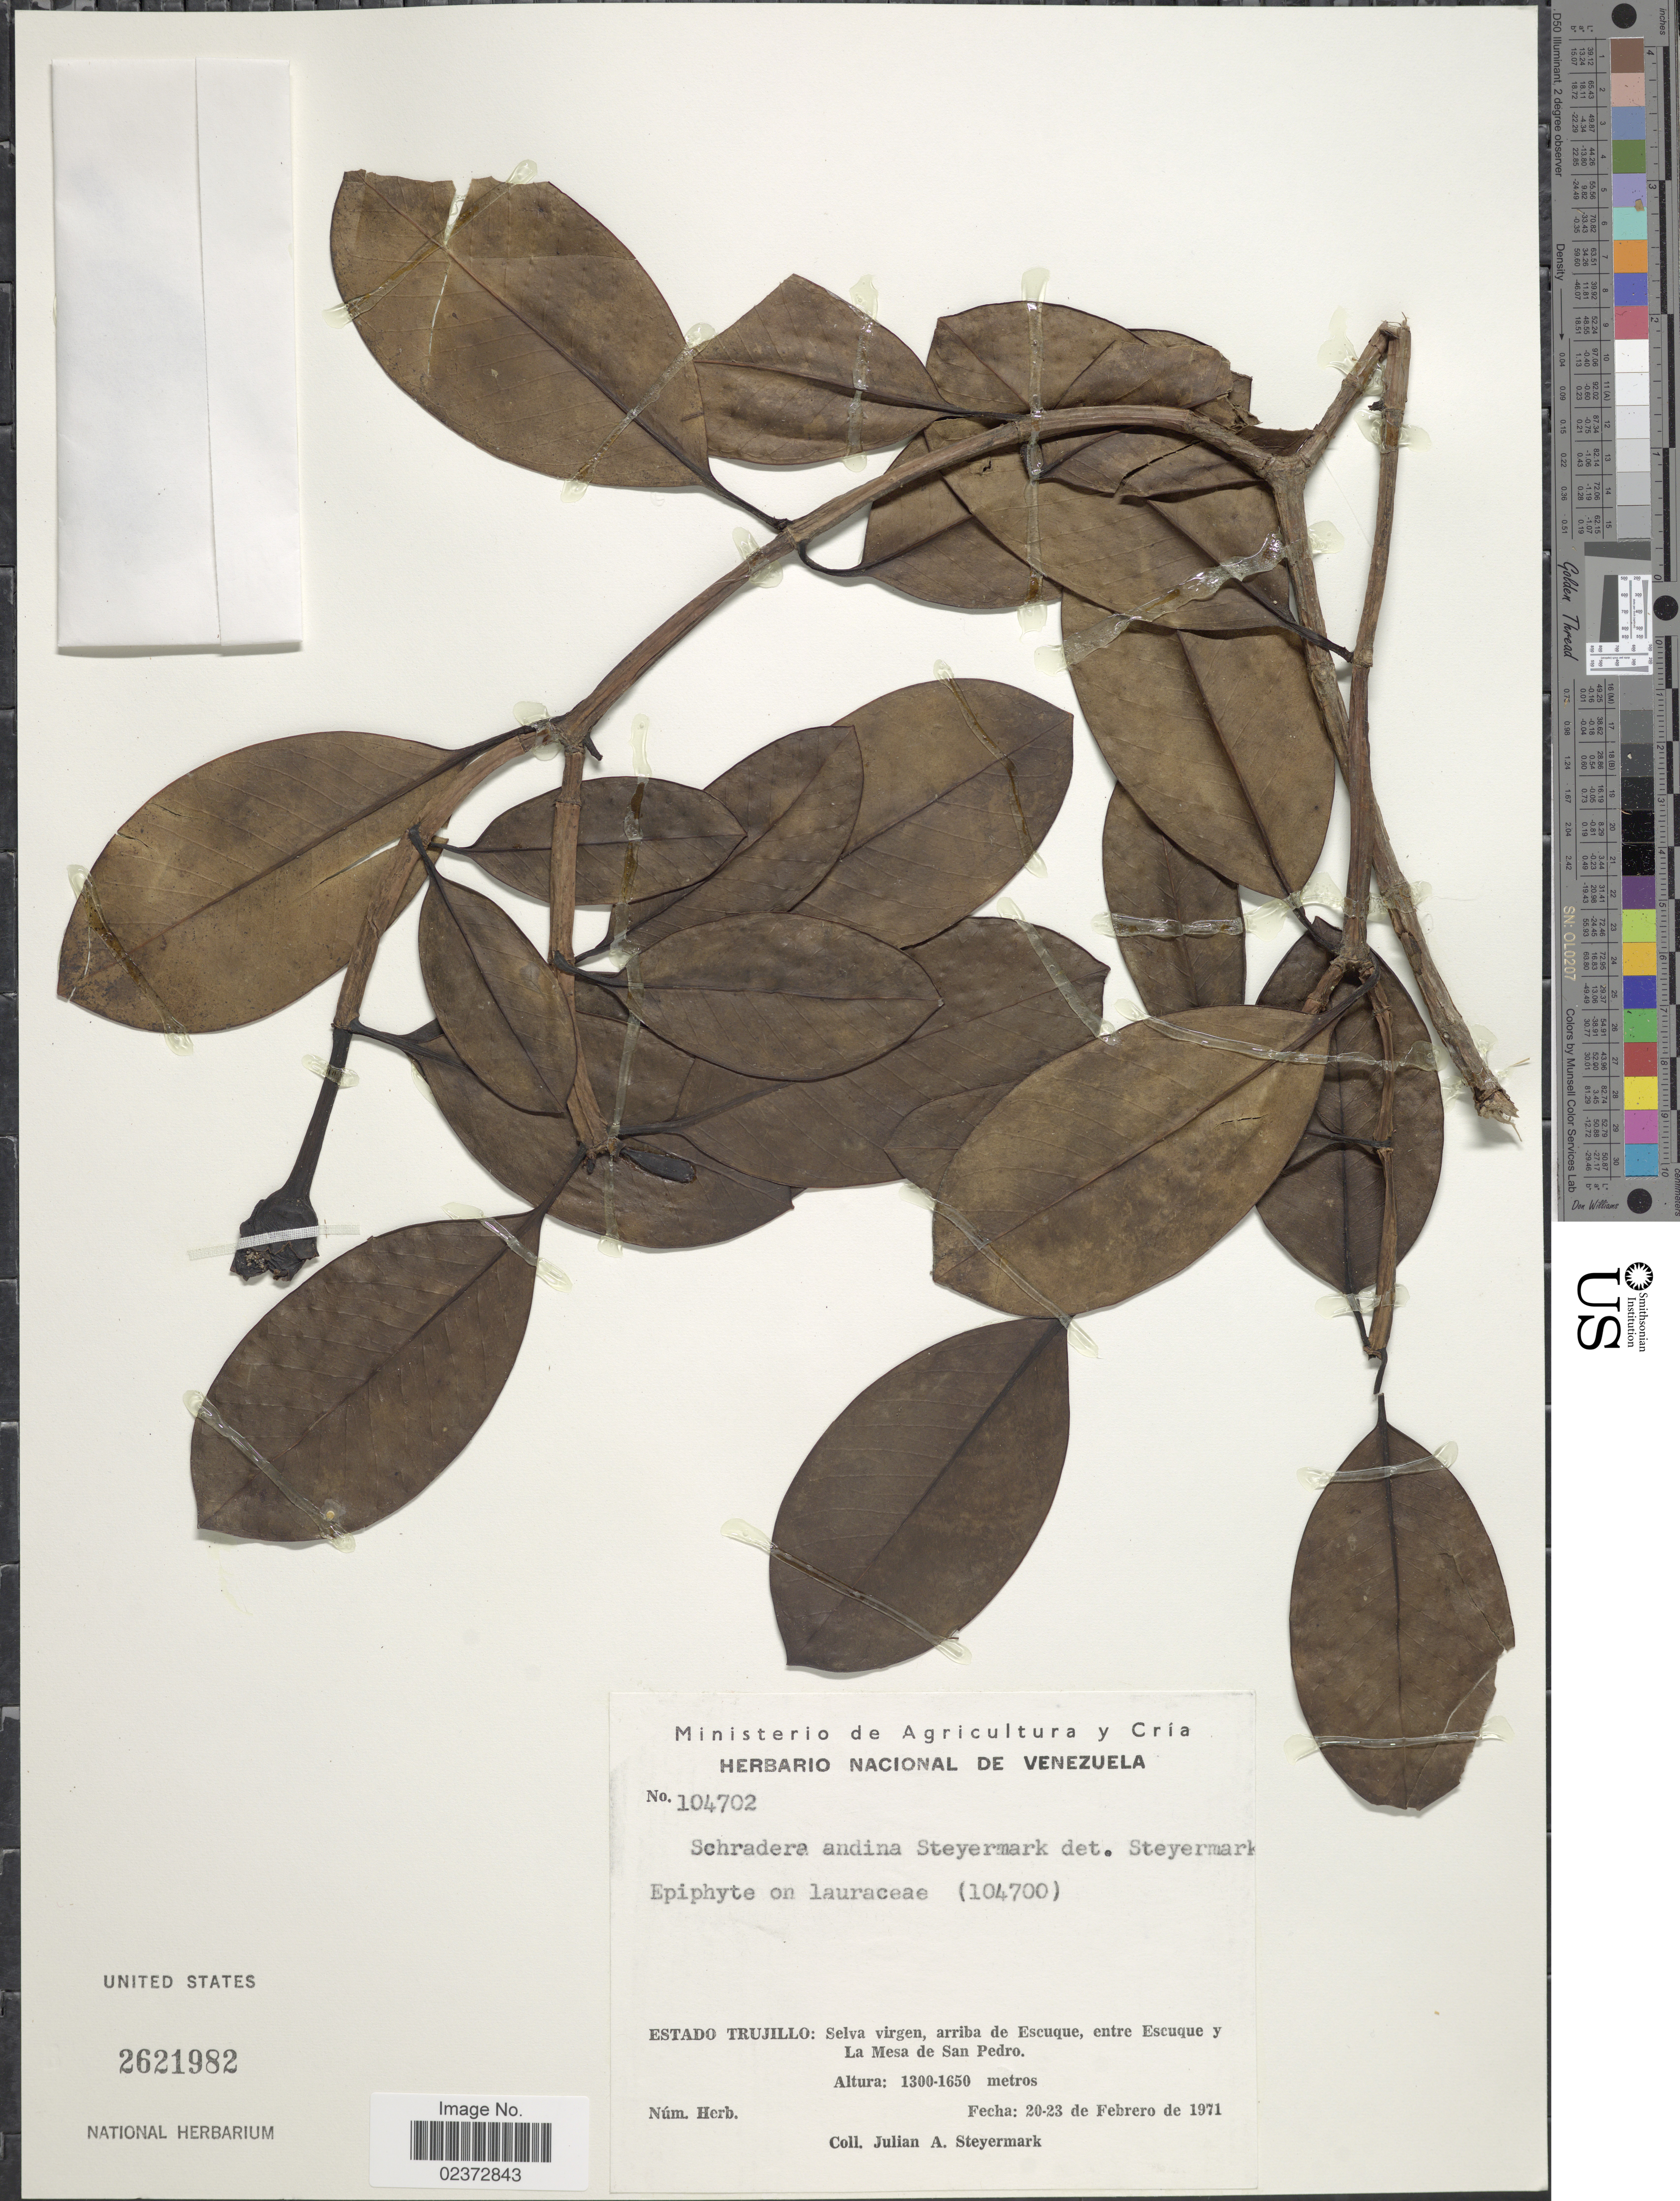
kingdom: Plantae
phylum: Tracheophyta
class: Magnoliopsida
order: Gentianales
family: Rubiaceae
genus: Schradera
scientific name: Schradera andina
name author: Steyerm.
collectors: J. Steyermark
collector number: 104702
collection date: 1971-02-20/1971-02-23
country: Venezuela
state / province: Trujillo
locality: Selva virgen, arriba de Escuque, entre Escuque y La Mesa de San Pedro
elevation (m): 1300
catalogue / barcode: US 2621982